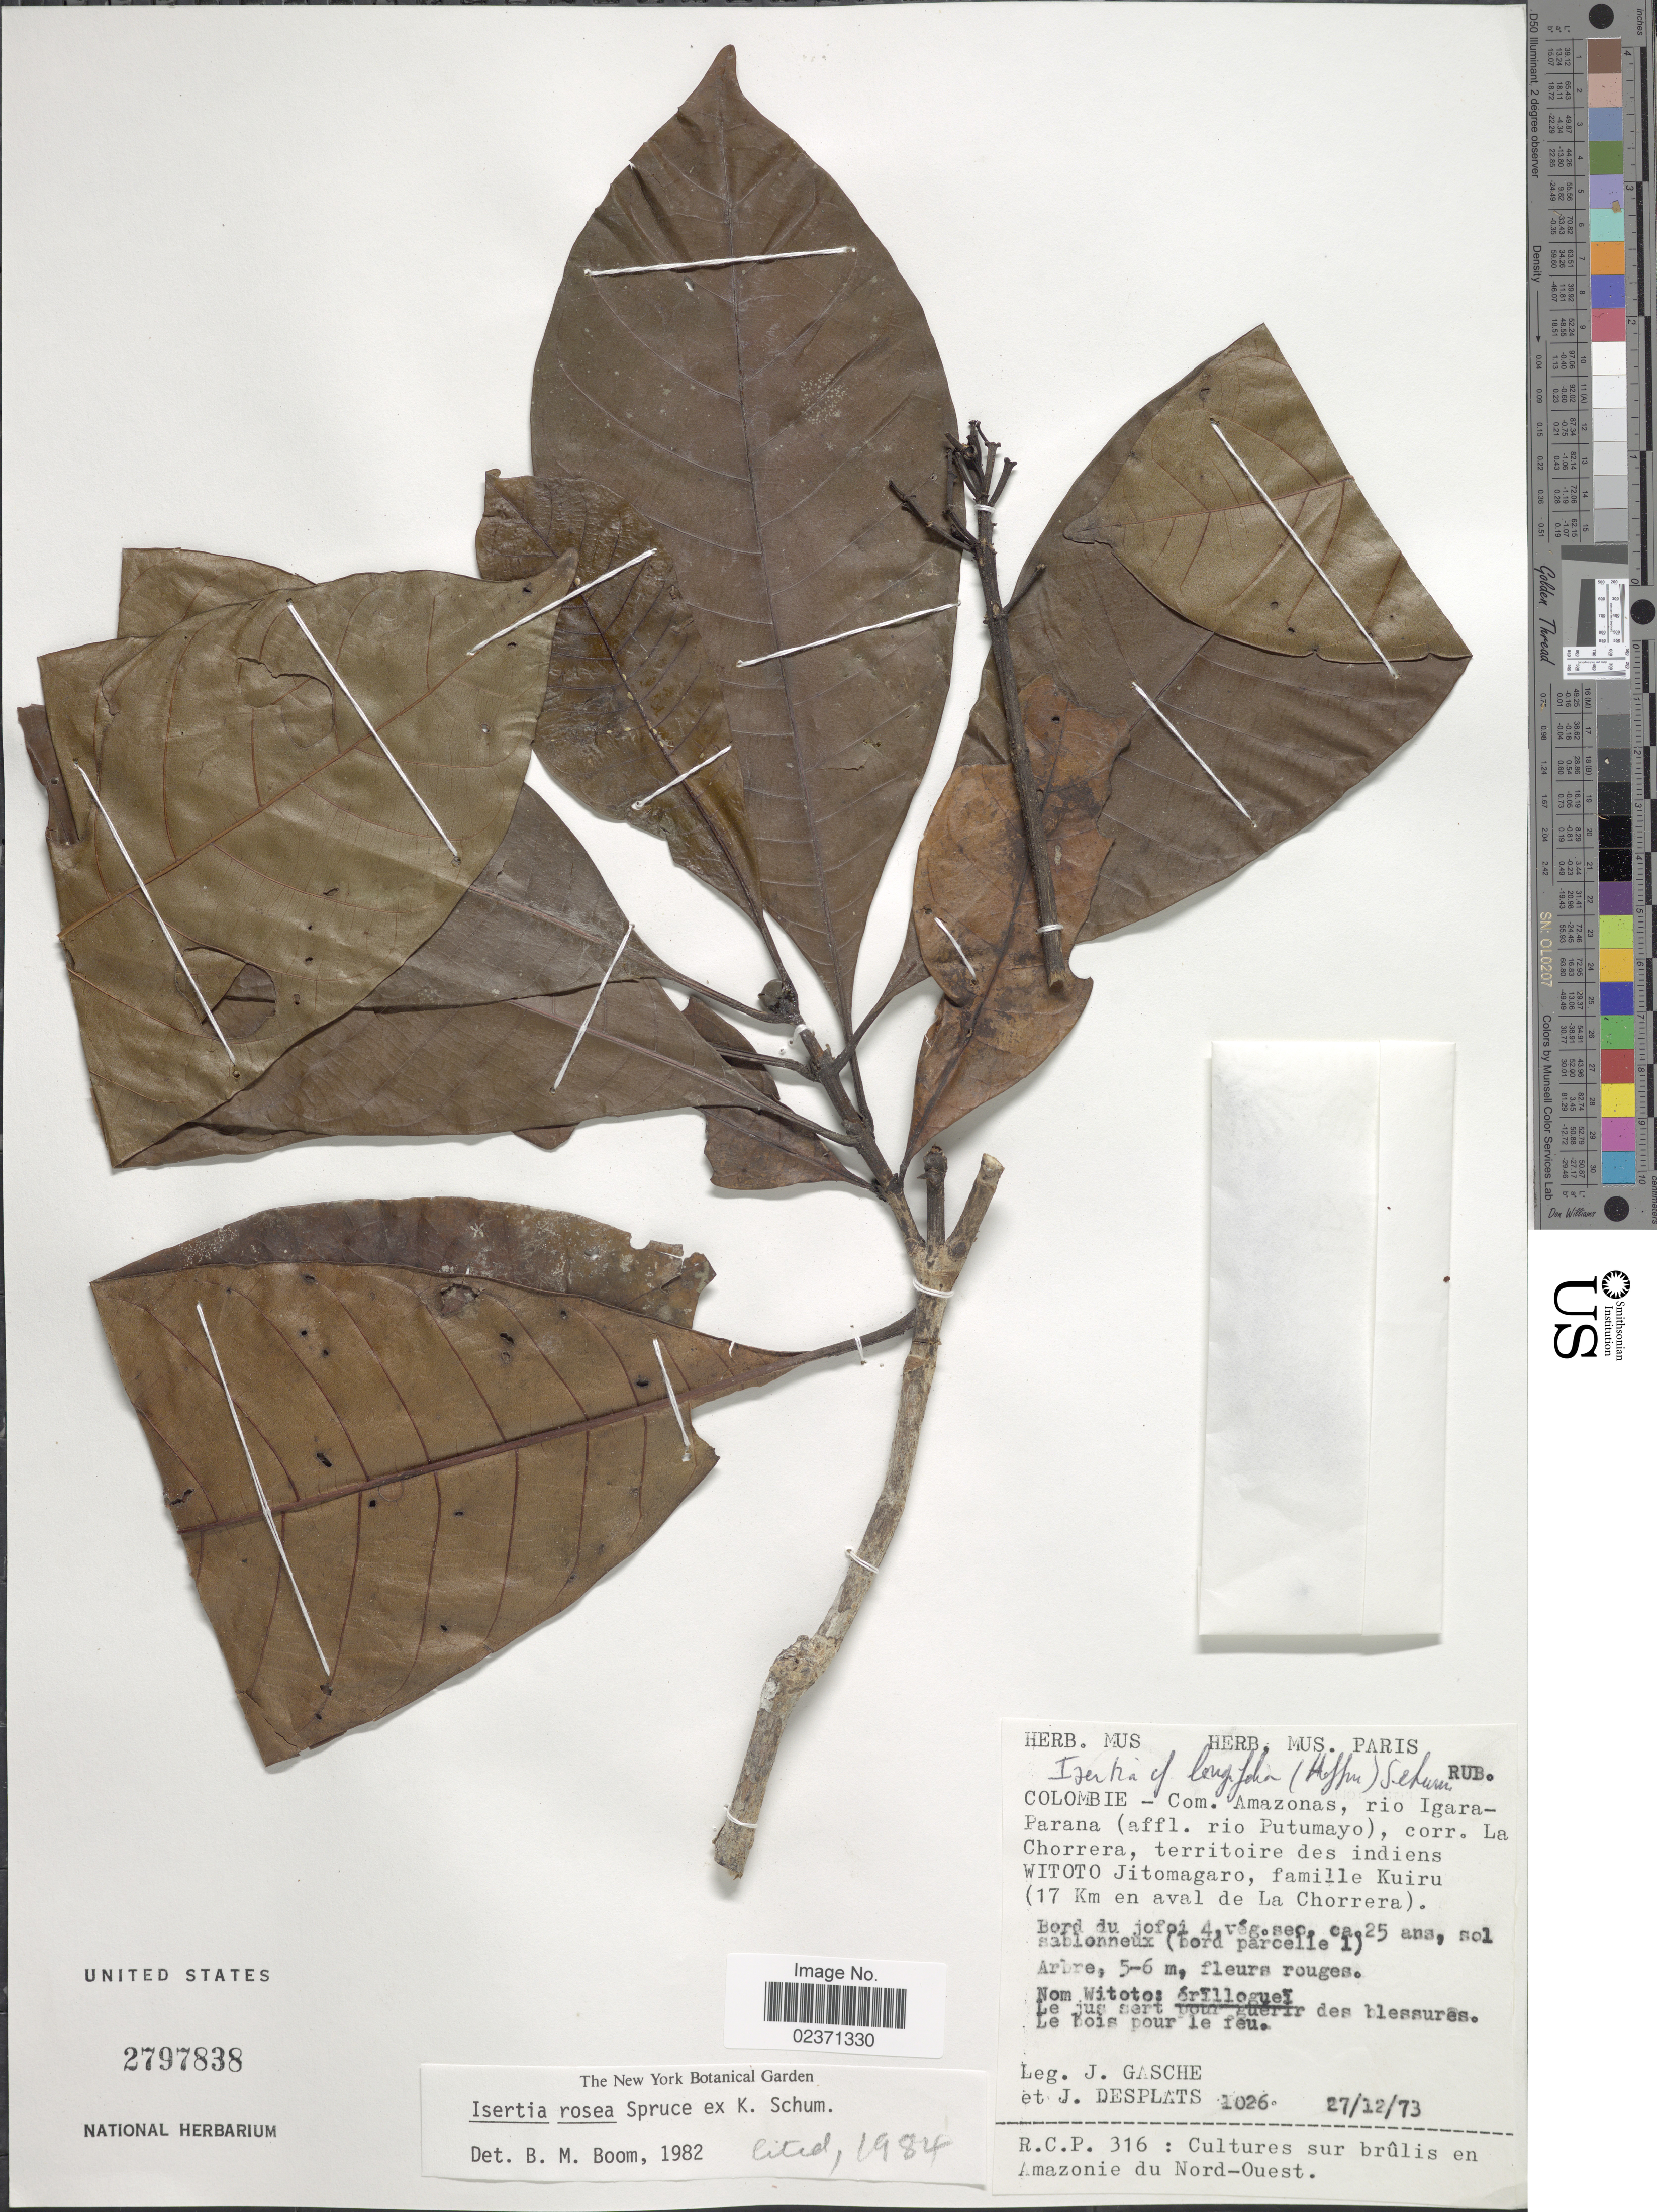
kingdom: Plantae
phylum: Tracheophyta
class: Magnoliopsida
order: Gentianales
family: Rubiaceae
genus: Isertia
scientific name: Isertia rosea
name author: Spruce ex K. Schum.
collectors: J. Gasche & J. Desplats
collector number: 1026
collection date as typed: Transcribed d/m/y: 27/12/73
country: Colombia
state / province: Amazônas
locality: Com. Amazonas, rio Igara-Parana (affl. rio Putumayo), corr. La Chorrera, territoire des indiens WITOTO Jitomagaro, famille Kuiru ( 17 Km en aval de La Chorrera). Bord du jofoi4, veg.sec., ca. 25 ans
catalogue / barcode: US 2797838